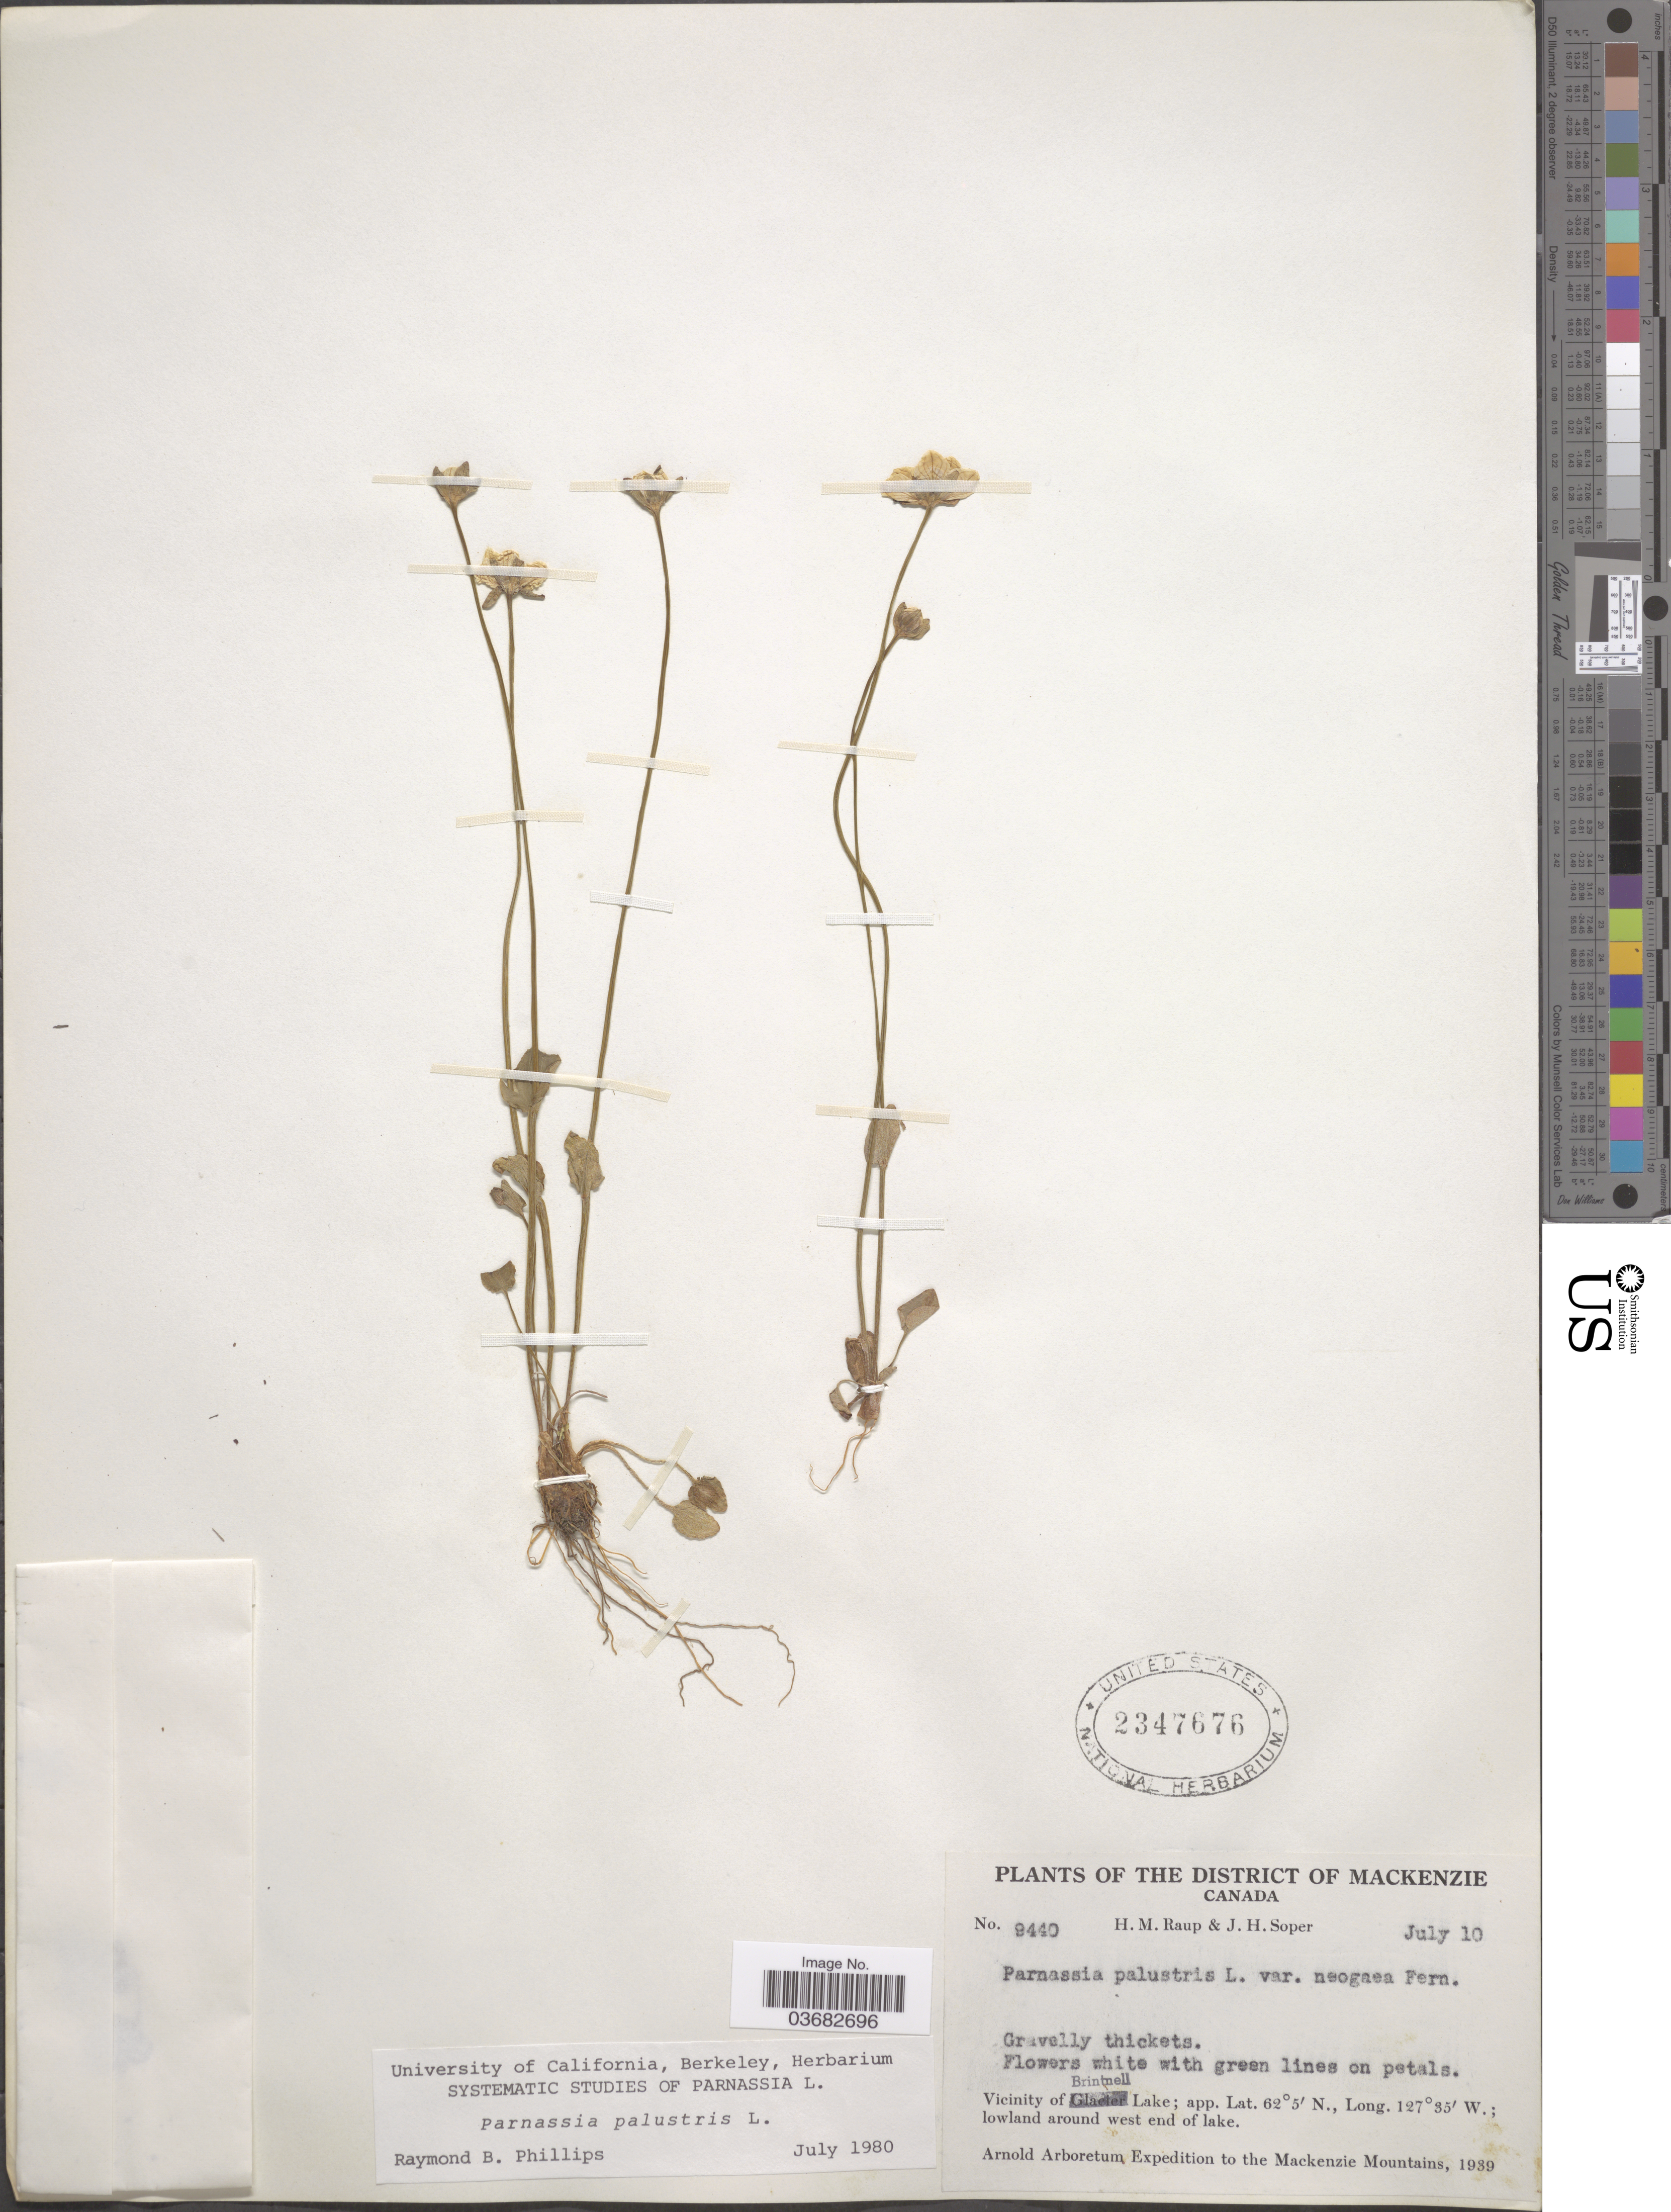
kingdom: Plantae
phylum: Tracheophyta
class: Magnoliopsida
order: Celastrales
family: Parnassiaceae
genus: Parnassia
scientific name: Parnassia palustris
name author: L.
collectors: H. Raup & J. H. Soper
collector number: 9440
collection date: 1939-07-10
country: Canada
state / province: Alberta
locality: The District of Mackenzie. Vicinity of Brintnell Lake; lowland around west end of lake. Expedition to the Mackenzie Mountains, 1939.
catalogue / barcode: US 2347676